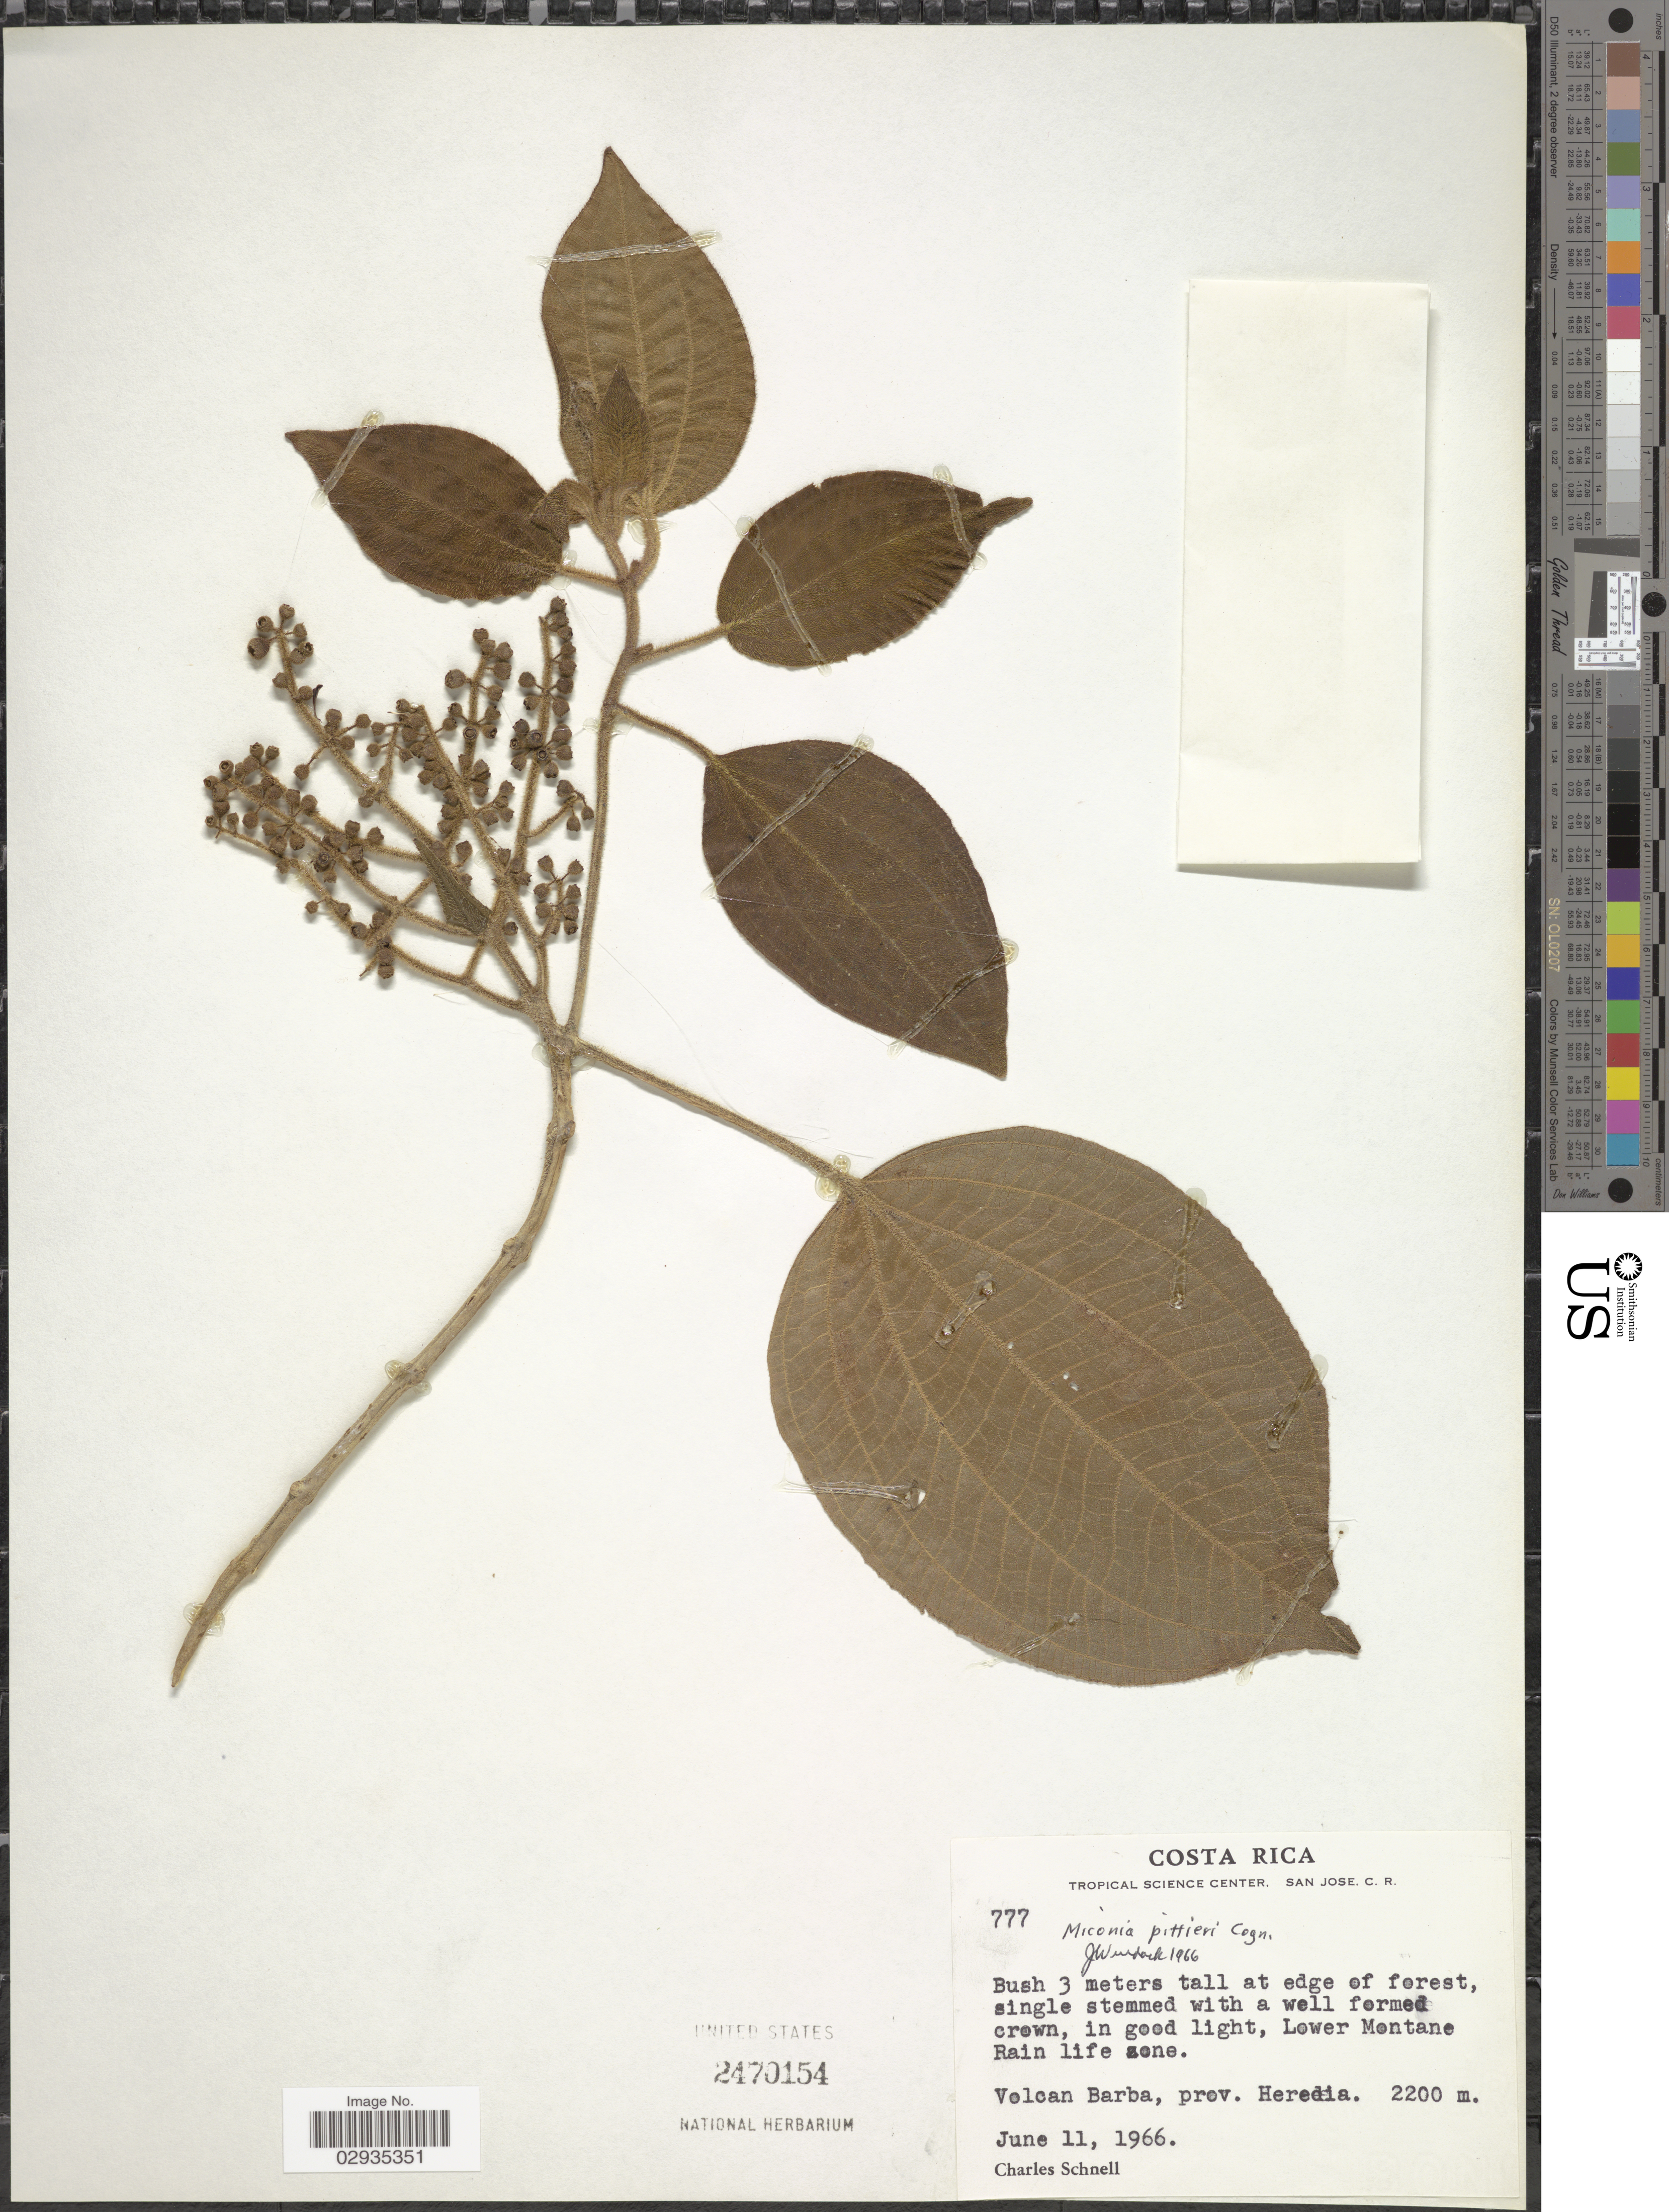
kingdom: Plantae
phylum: Tracheophyta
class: Magnoliopsida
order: Myrtales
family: Melastomataceae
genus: Miconia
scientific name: Miconia pittieri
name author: Cogn. in A. DC.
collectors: C. Schnell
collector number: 777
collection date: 1966-06-11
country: Costa Rica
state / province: Heredia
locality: Lower Montane Rain life zone, Volcan Barba.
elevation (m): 2200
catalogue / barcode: US 2470154